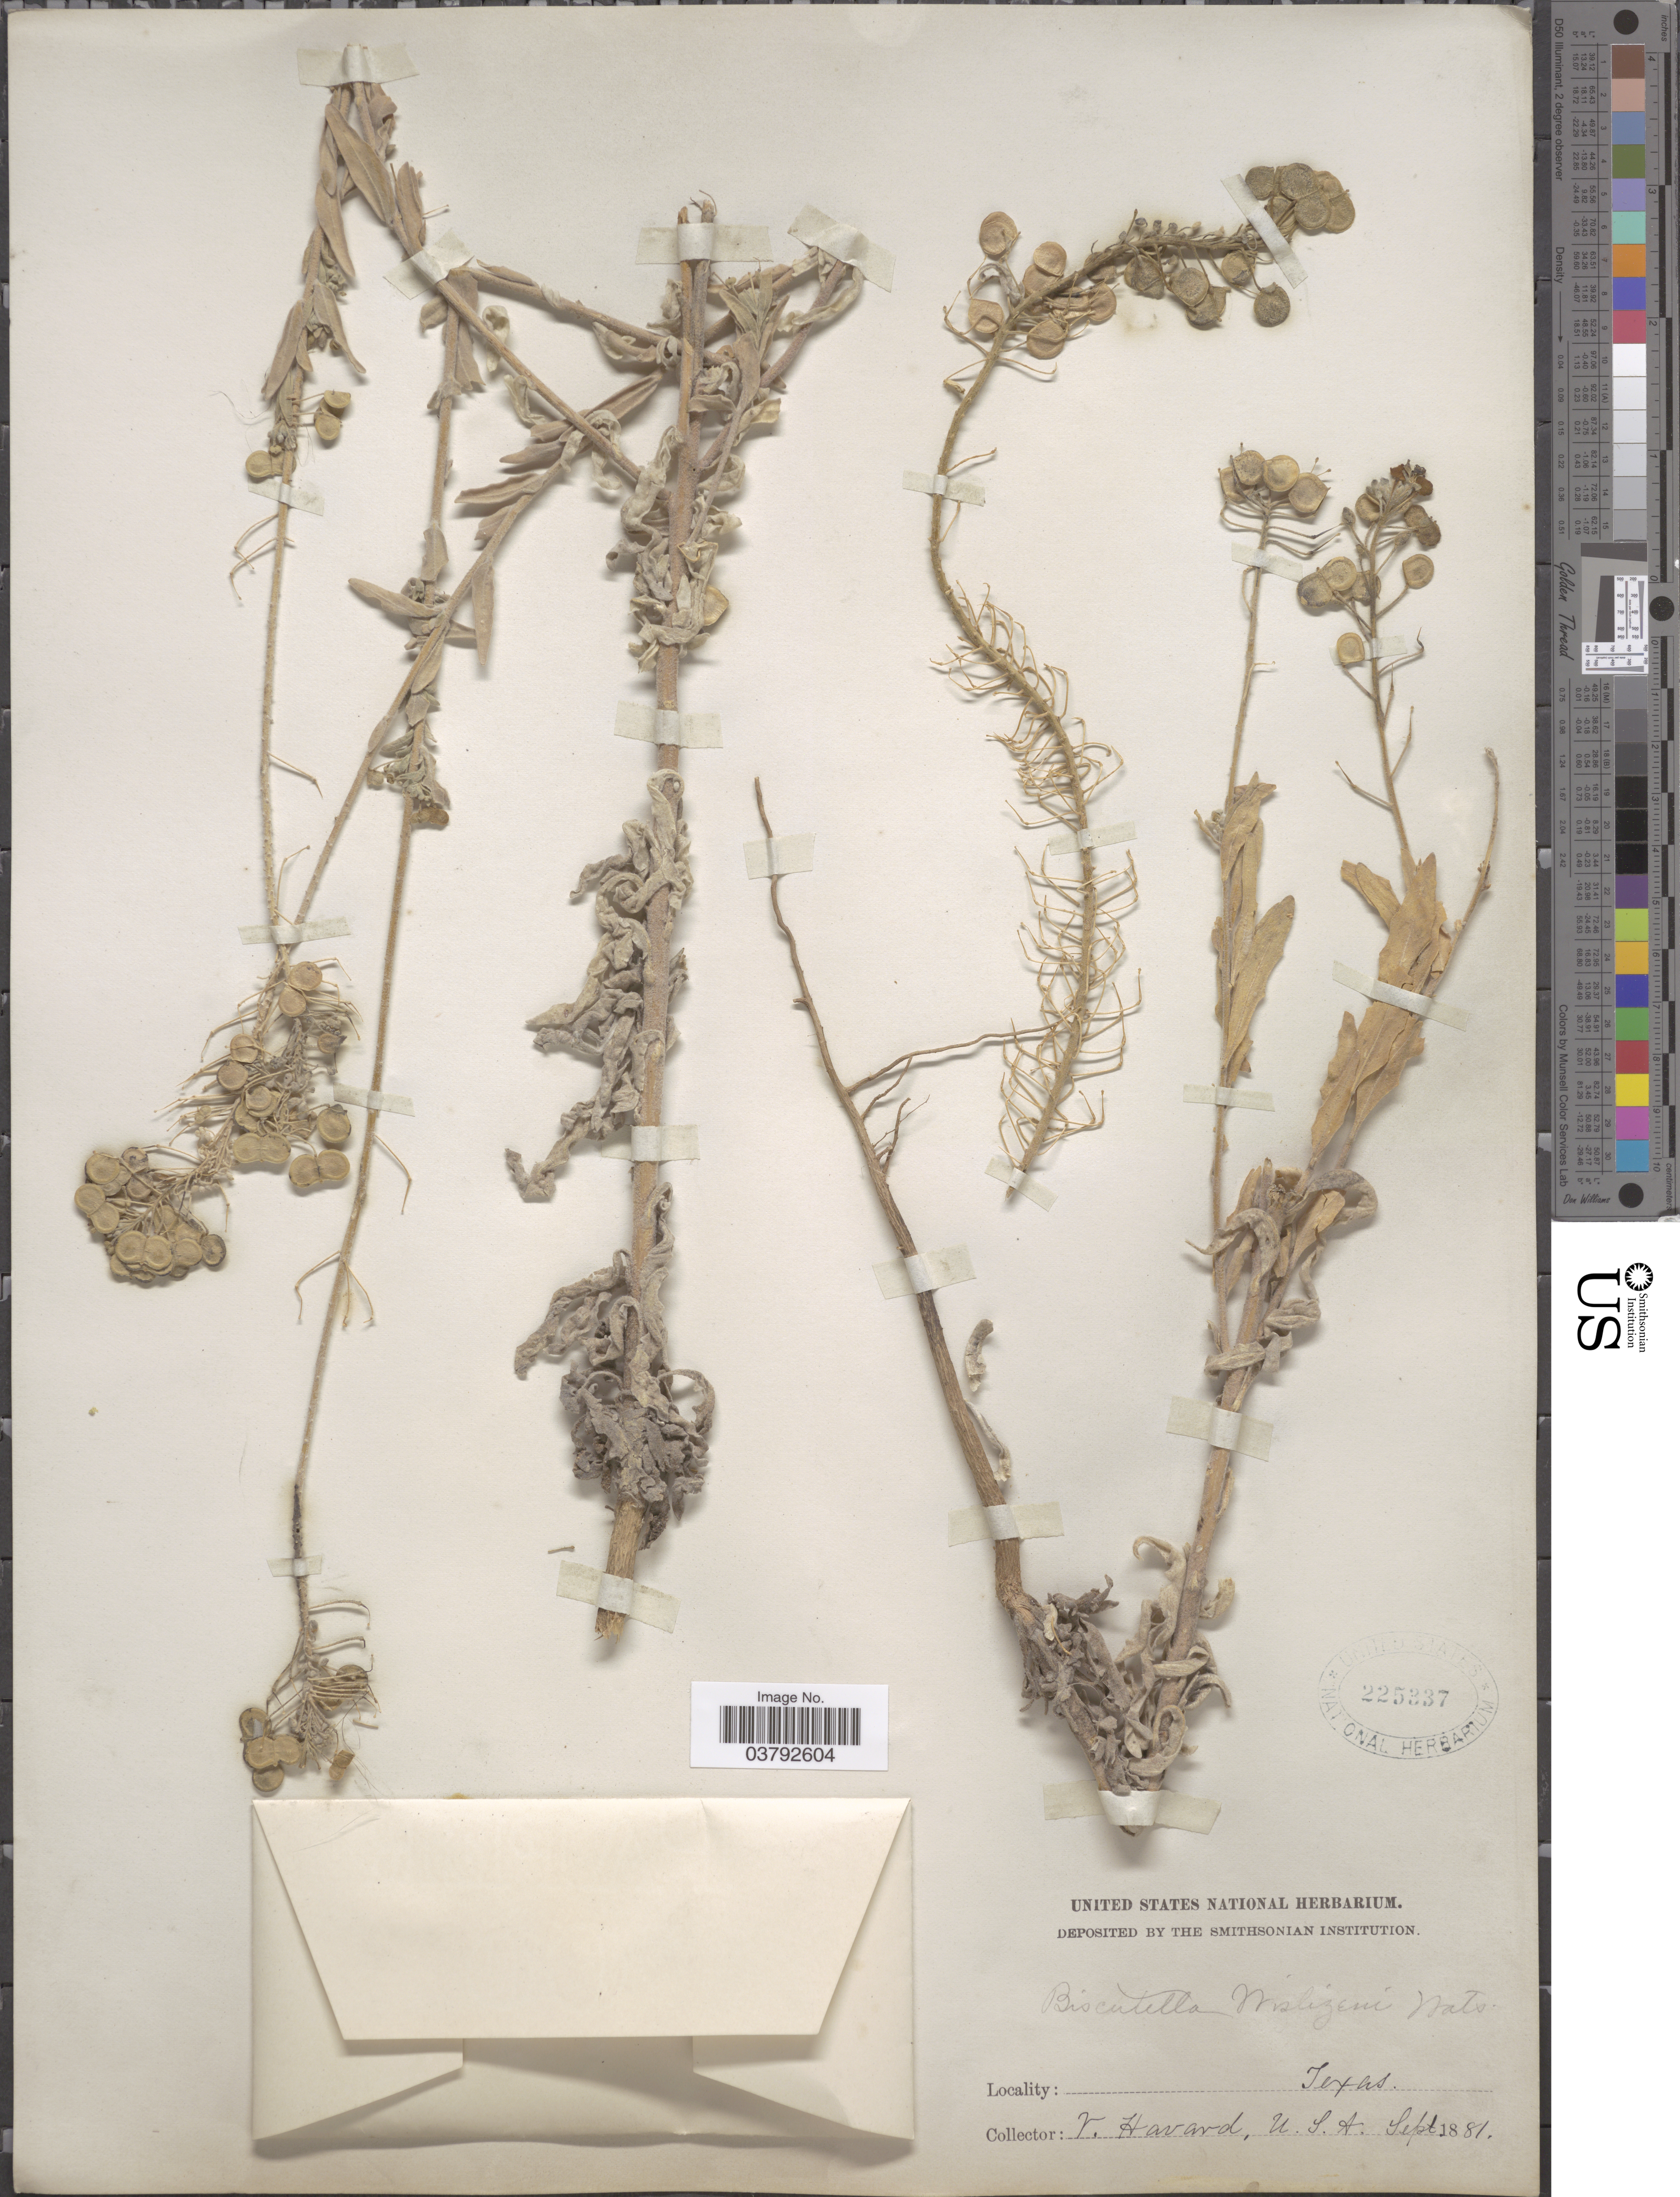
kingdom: Plantae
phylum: Tracheophyta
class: Magnoliopsida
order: Brassicales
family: Brassicaceae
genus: Dithyrea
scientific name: Dithyrea wislizeni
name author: Engelm.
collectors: V. Havard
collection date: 1881-09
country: United States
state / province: Texas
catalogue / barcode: US 225337